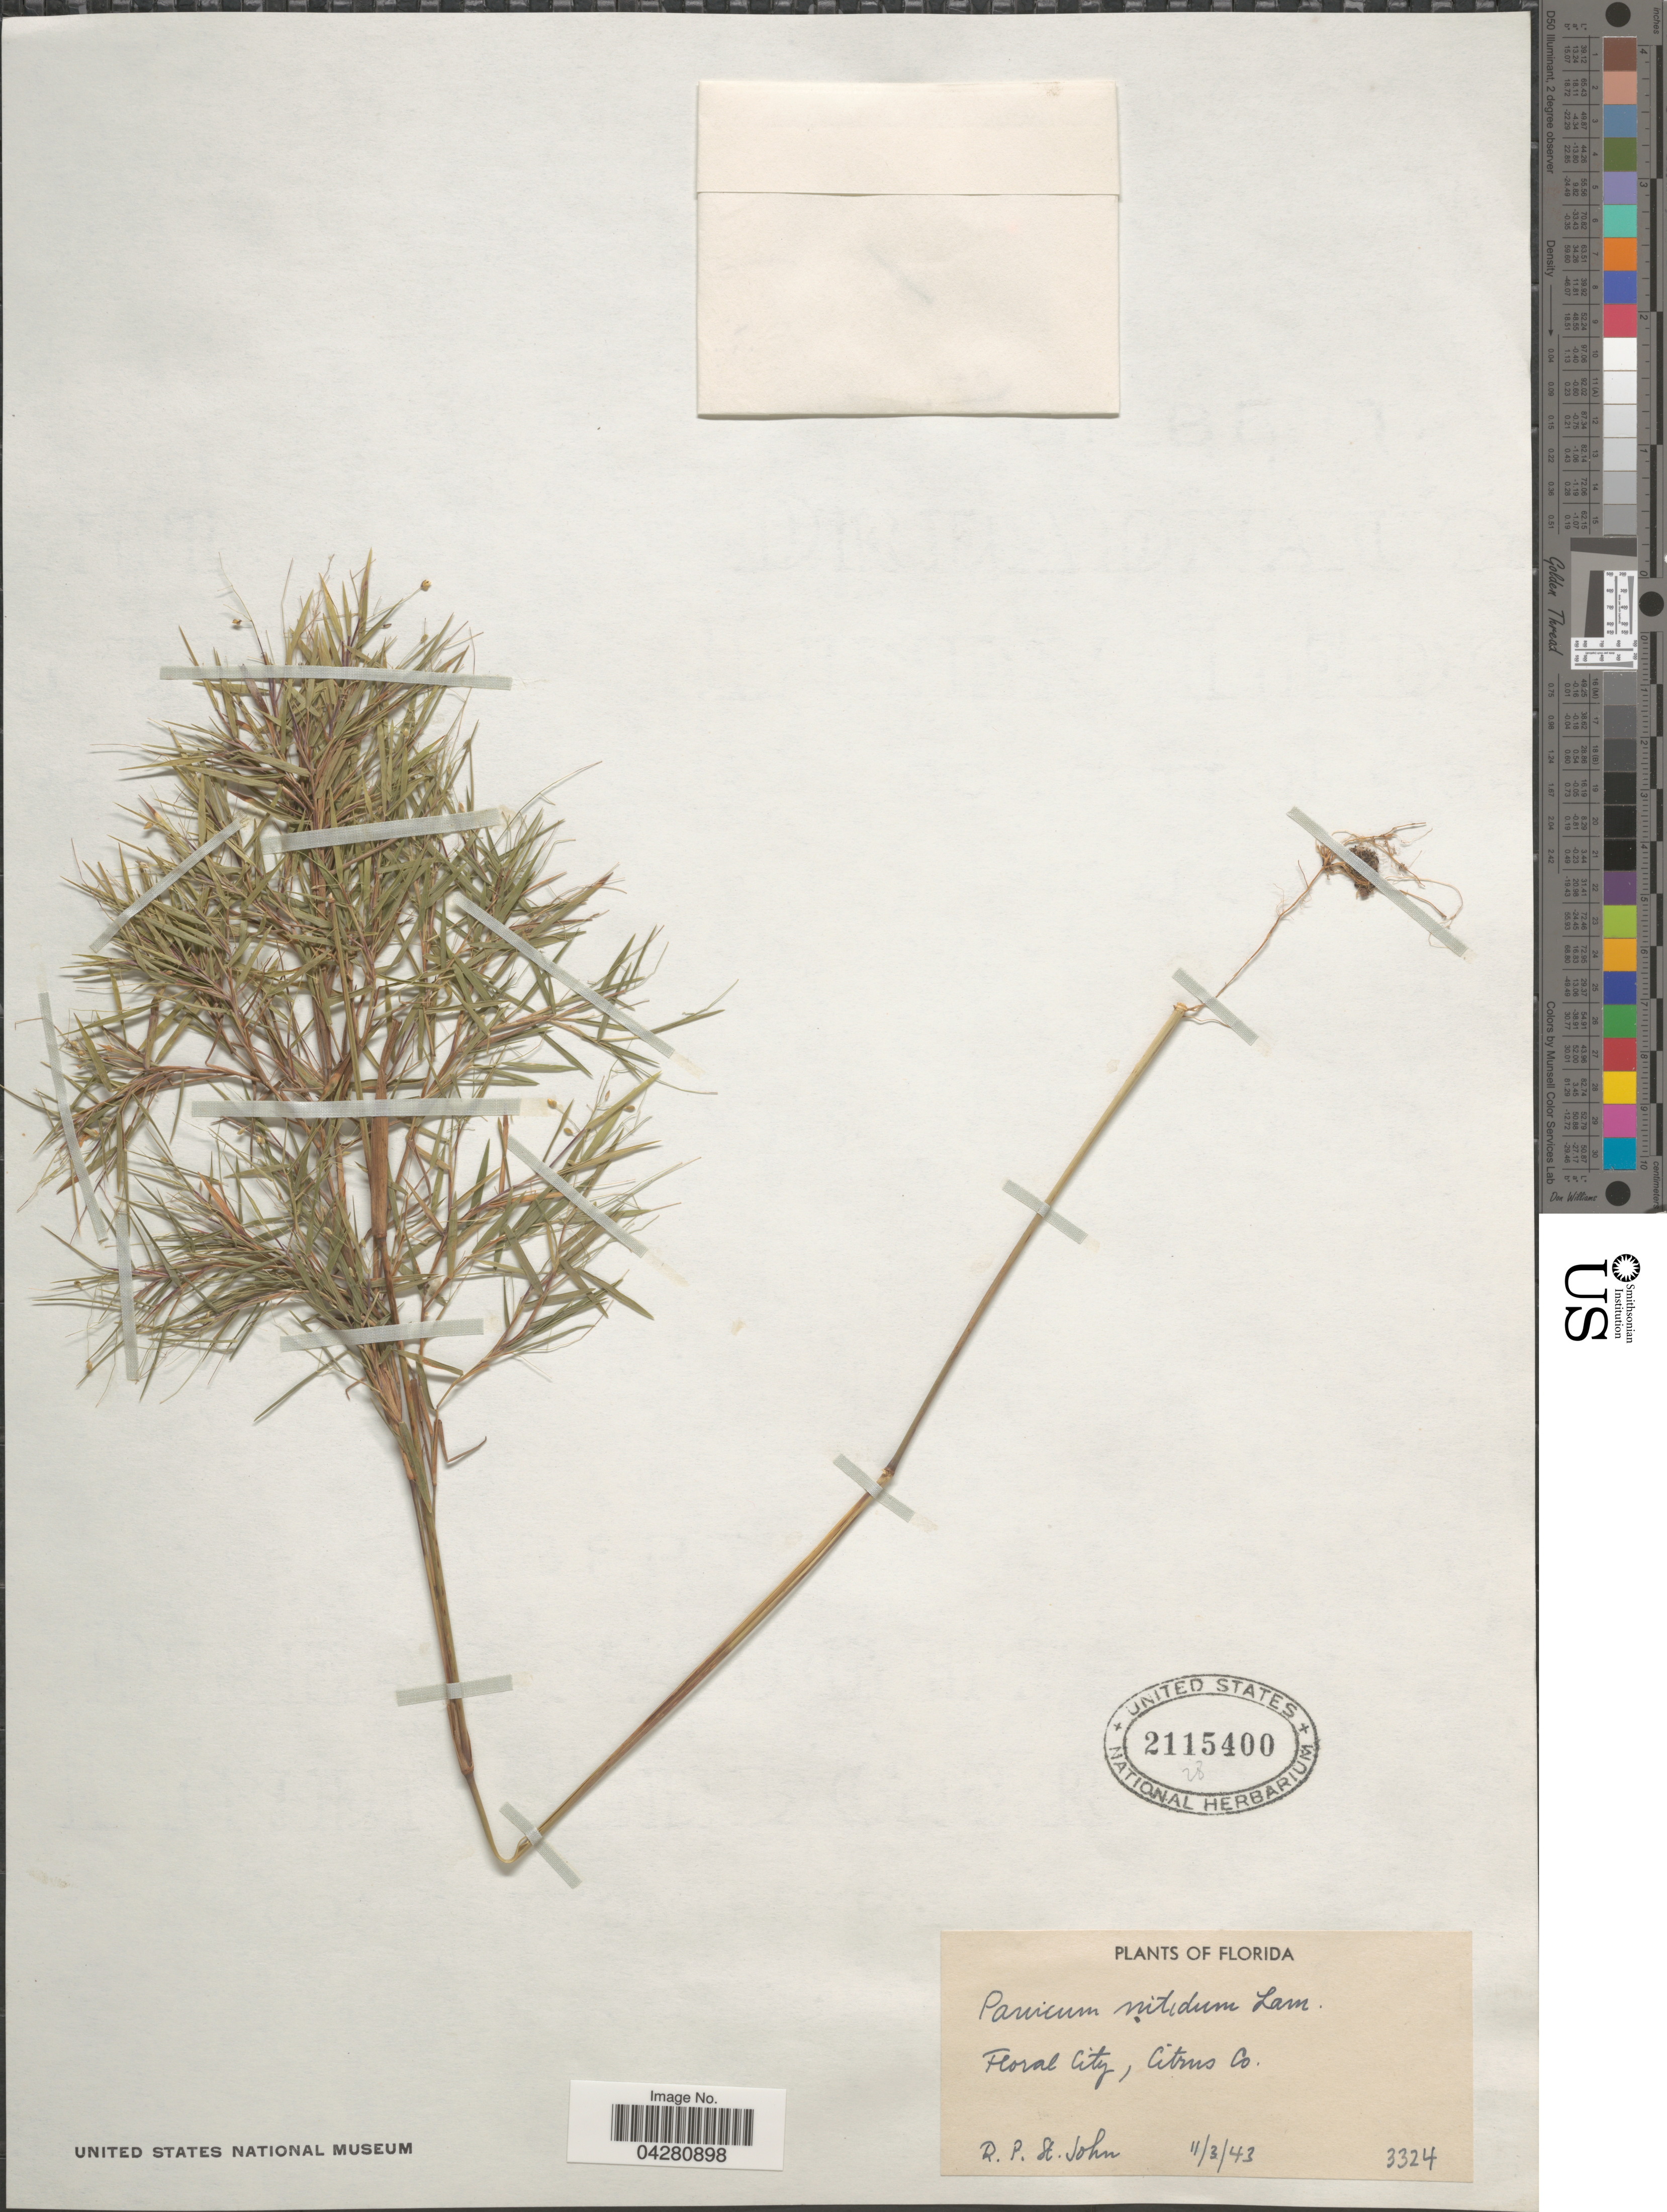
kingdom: Plantae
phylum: Tracheophyta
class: Liliopsida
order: Poales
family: Poaceae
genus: Dichanthelium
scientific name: Dichanthelium dichotomum var. dichotomum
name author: (L.) Gould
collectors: R. P. St. John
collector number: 3324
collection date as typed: Transcribed d/m/y: 3/11/43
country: United States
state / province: Florida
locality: Floral City, Citrus Co.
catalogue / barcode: US 2115400